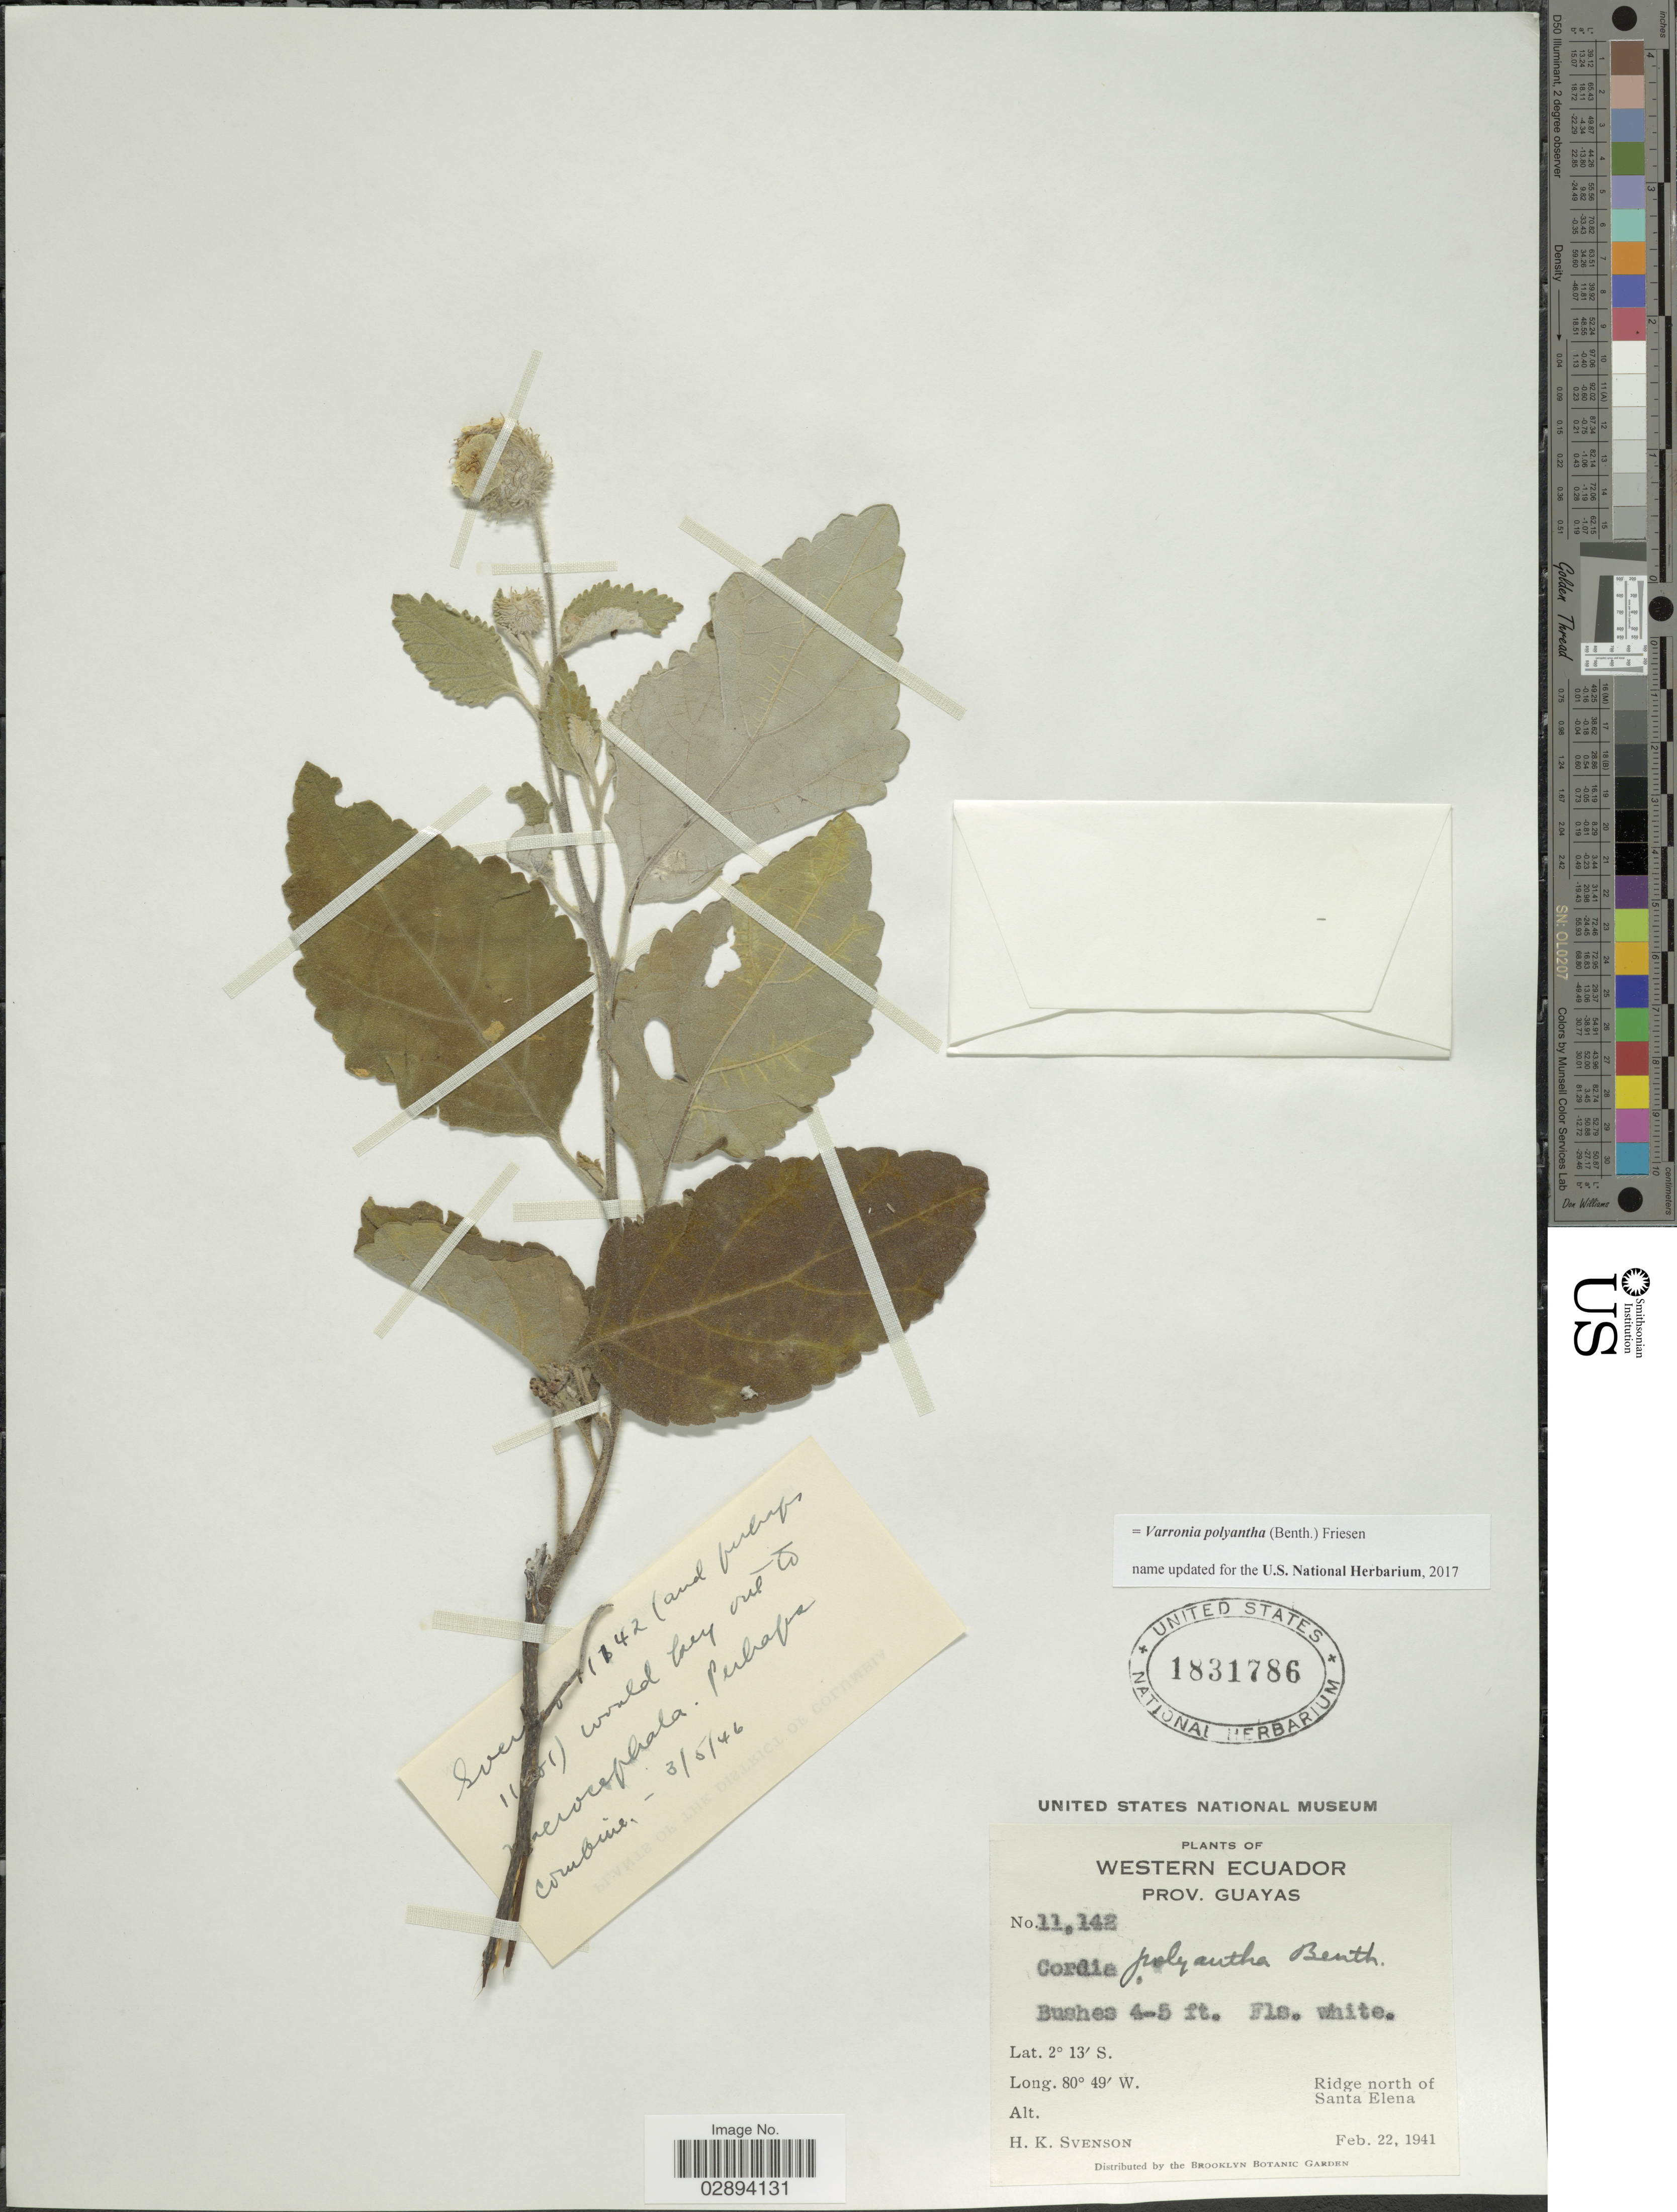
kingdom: Plantae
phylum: Tracheophyta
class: Magnoliopsida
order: Boraginales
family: Cordiaceae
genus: Varronia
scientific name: Varronia polyantha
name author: (Benth.) Friesen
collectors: H. K. Svenson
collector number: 11142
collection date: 1941-02-22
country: Ecuador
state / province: Guayas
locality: Western Ecuador, Ridge north of Santa Elena.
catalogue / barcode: US 1831786